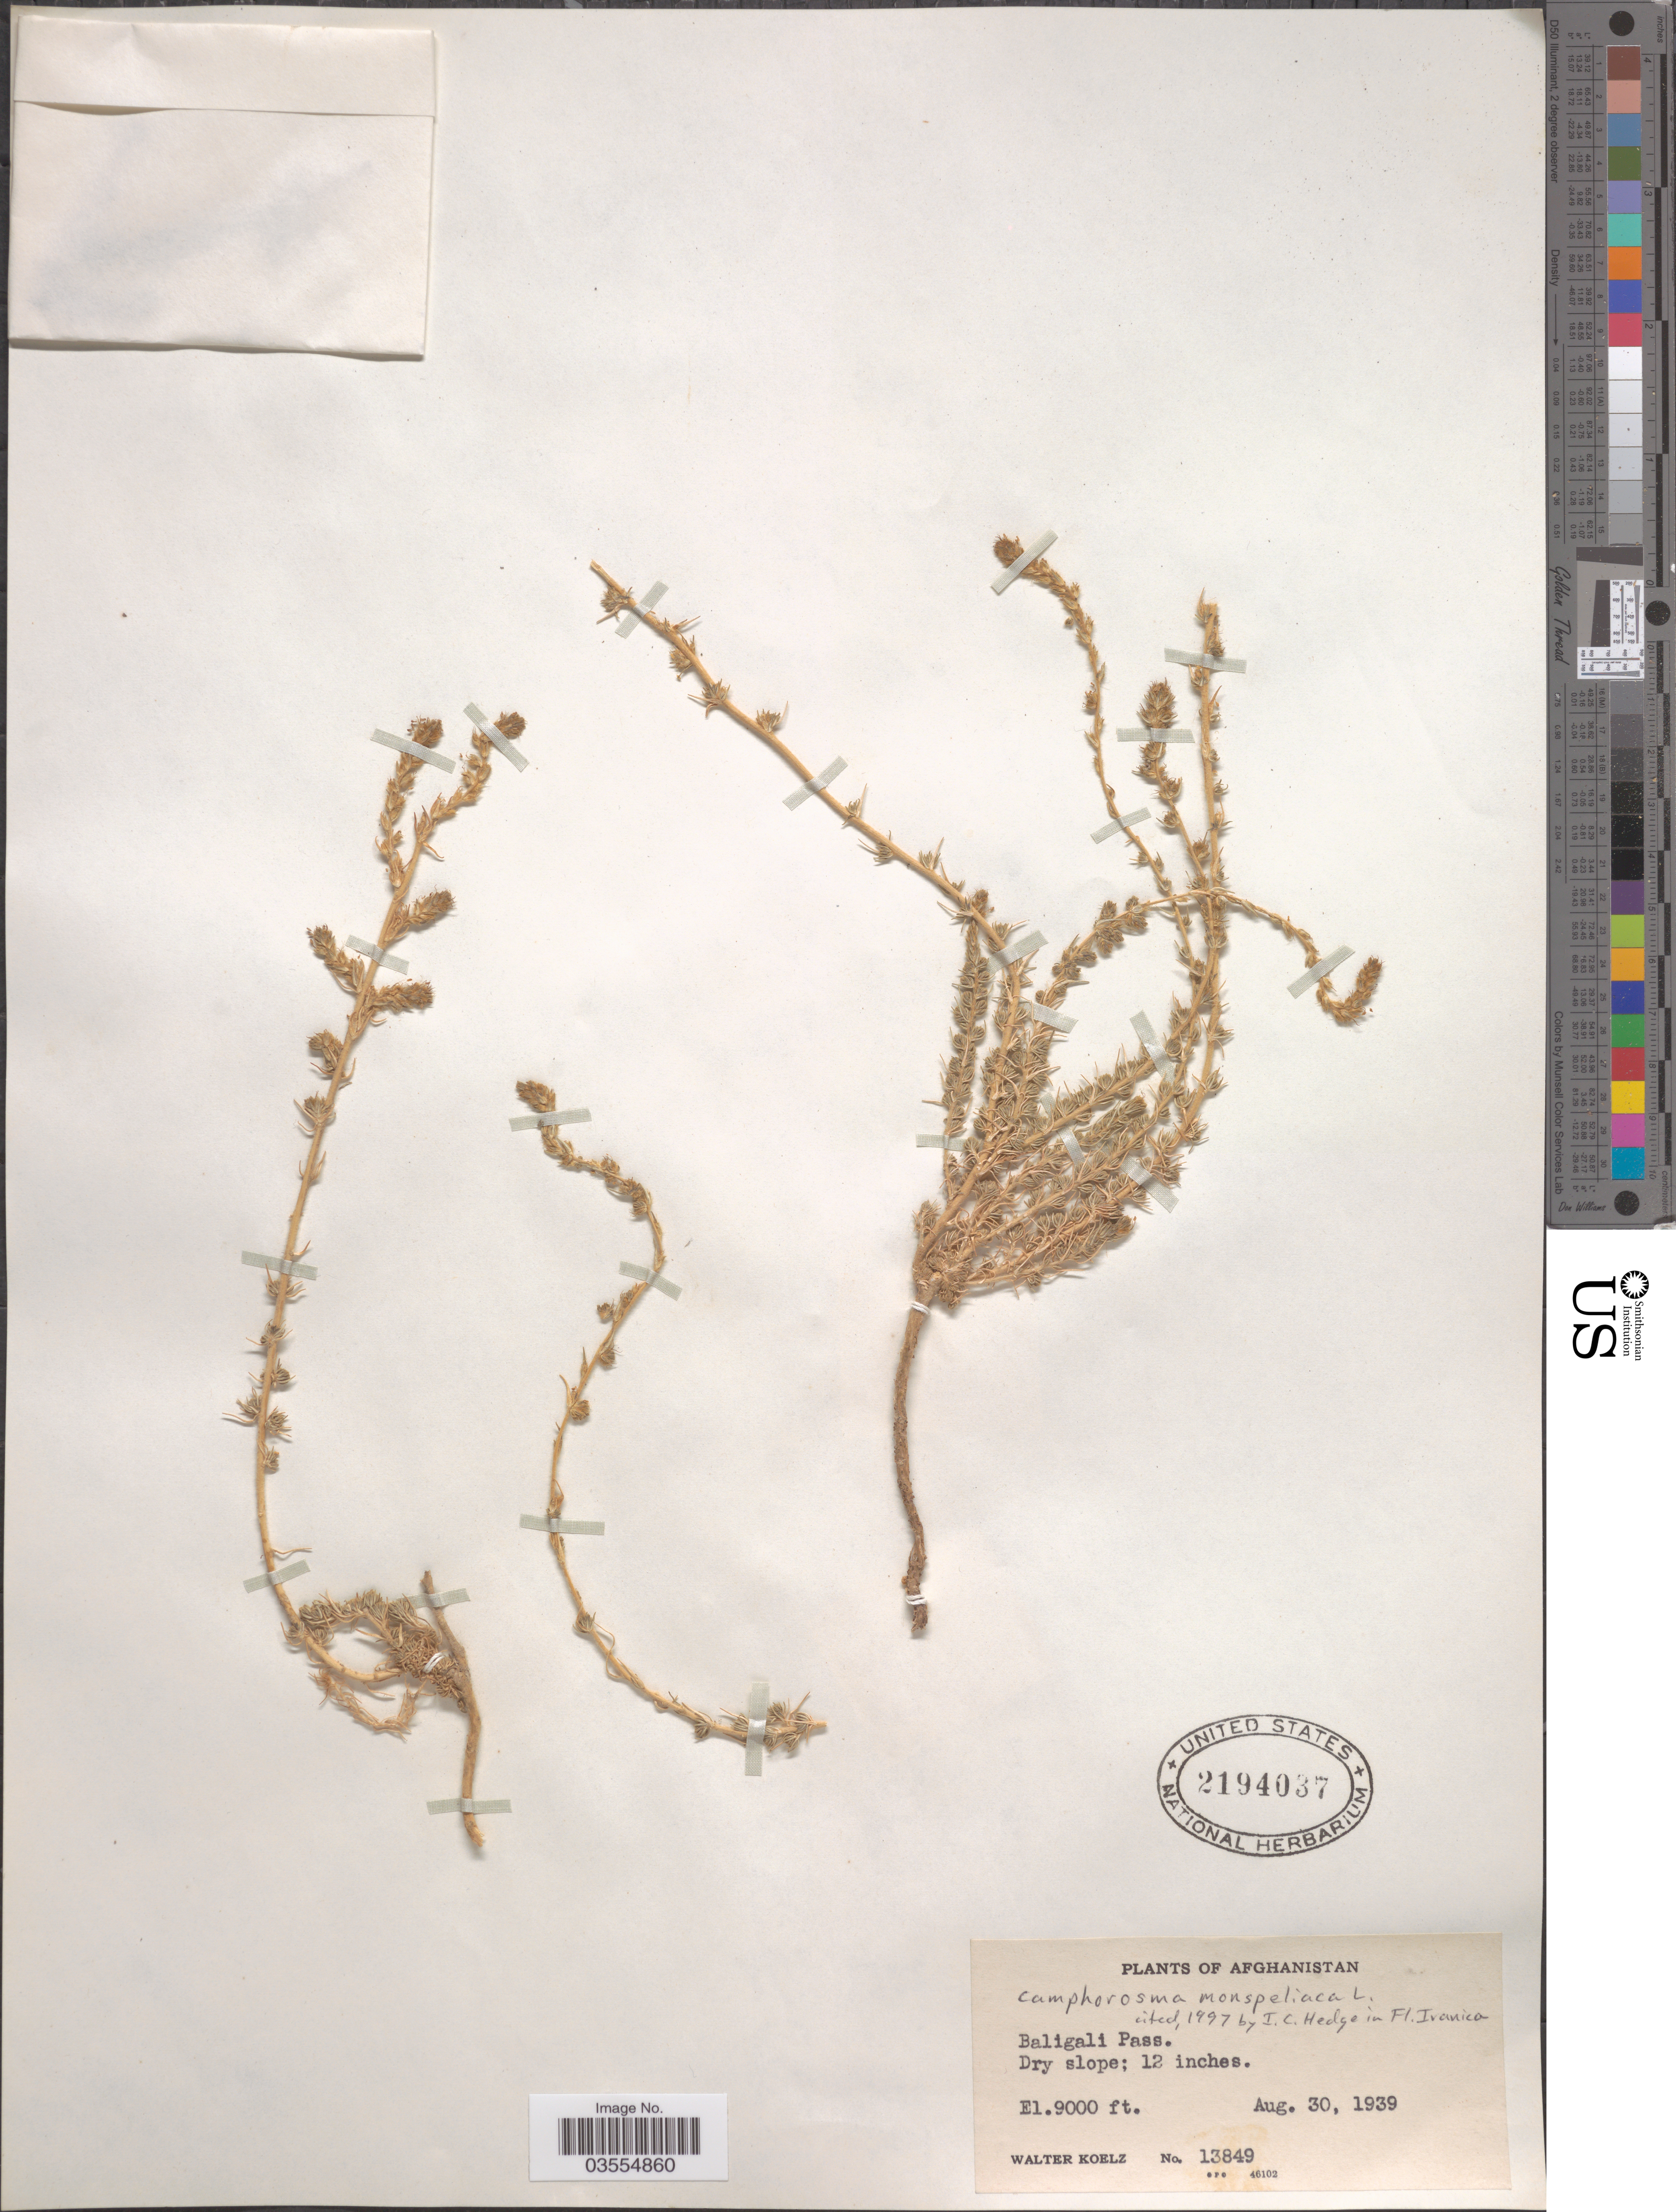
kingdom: Plantae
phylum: Tracheophyta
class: Magnoliopsida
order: Caryophyllales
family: Amaranthaceae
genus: Camphorosma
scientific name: Camphorosma monspeliaca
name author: L.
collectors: W. N. Koelz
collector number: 13849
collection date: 1939-08-30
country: Afghanistan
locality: Baligali Pass.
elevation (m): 2743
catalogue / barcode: US 2194037